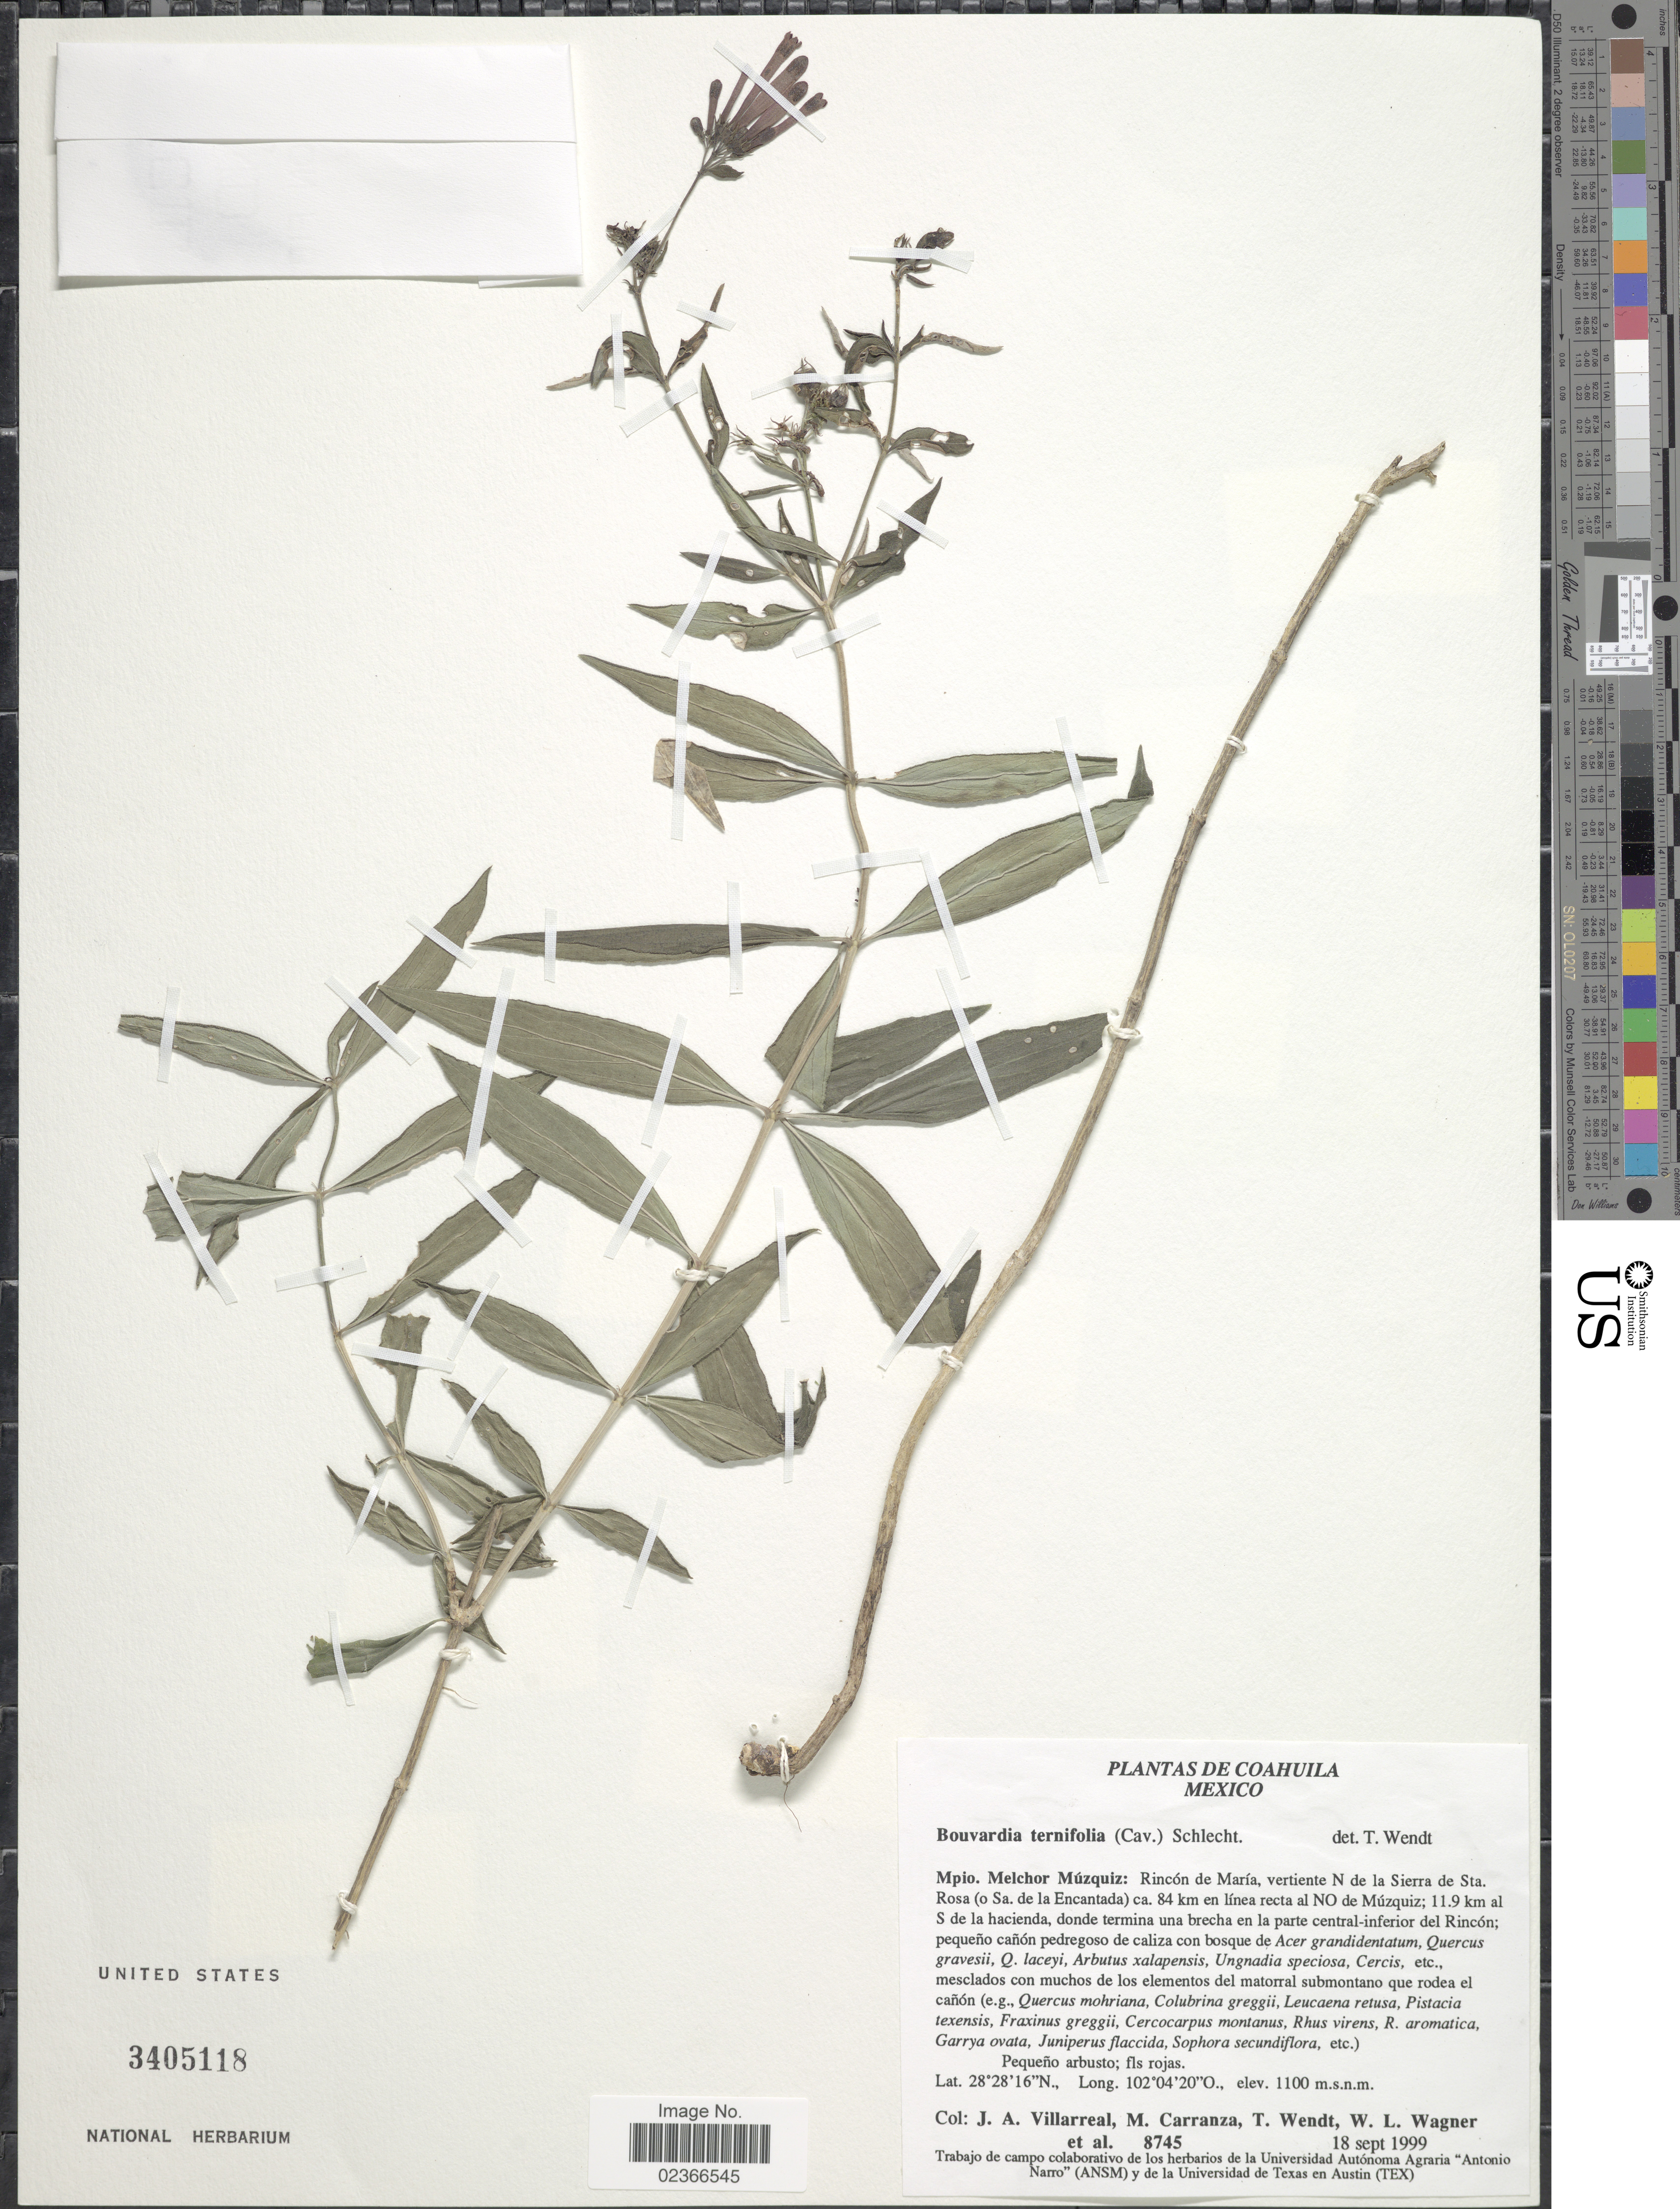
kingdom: Plantae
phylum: Tracheophyta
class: Magnoliopsida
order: Gentianales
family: Rubiaceae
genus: Bouvardia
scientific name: Bouvardia ternifolia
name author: (Cav.) Schltdl.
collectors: J. Villarreal, M. Carranza, T. L. Wendt, W. L. Wagner & et al.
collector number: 8745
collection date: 1999-09-18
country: Mexico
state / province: Coahuila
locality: Mpio. Melchor Muzquiz: Rincom de Maria, vertiente N de la Sierra de Sta. Rosa (o Sa. de la Encantada) ca. 84 km en linea recta al NO de Muzquiz; 11.9 km al S de la hacienda, donde termina una brecha en la parte central- inferior del Rincon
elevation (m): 1100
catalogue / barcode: US 3405118